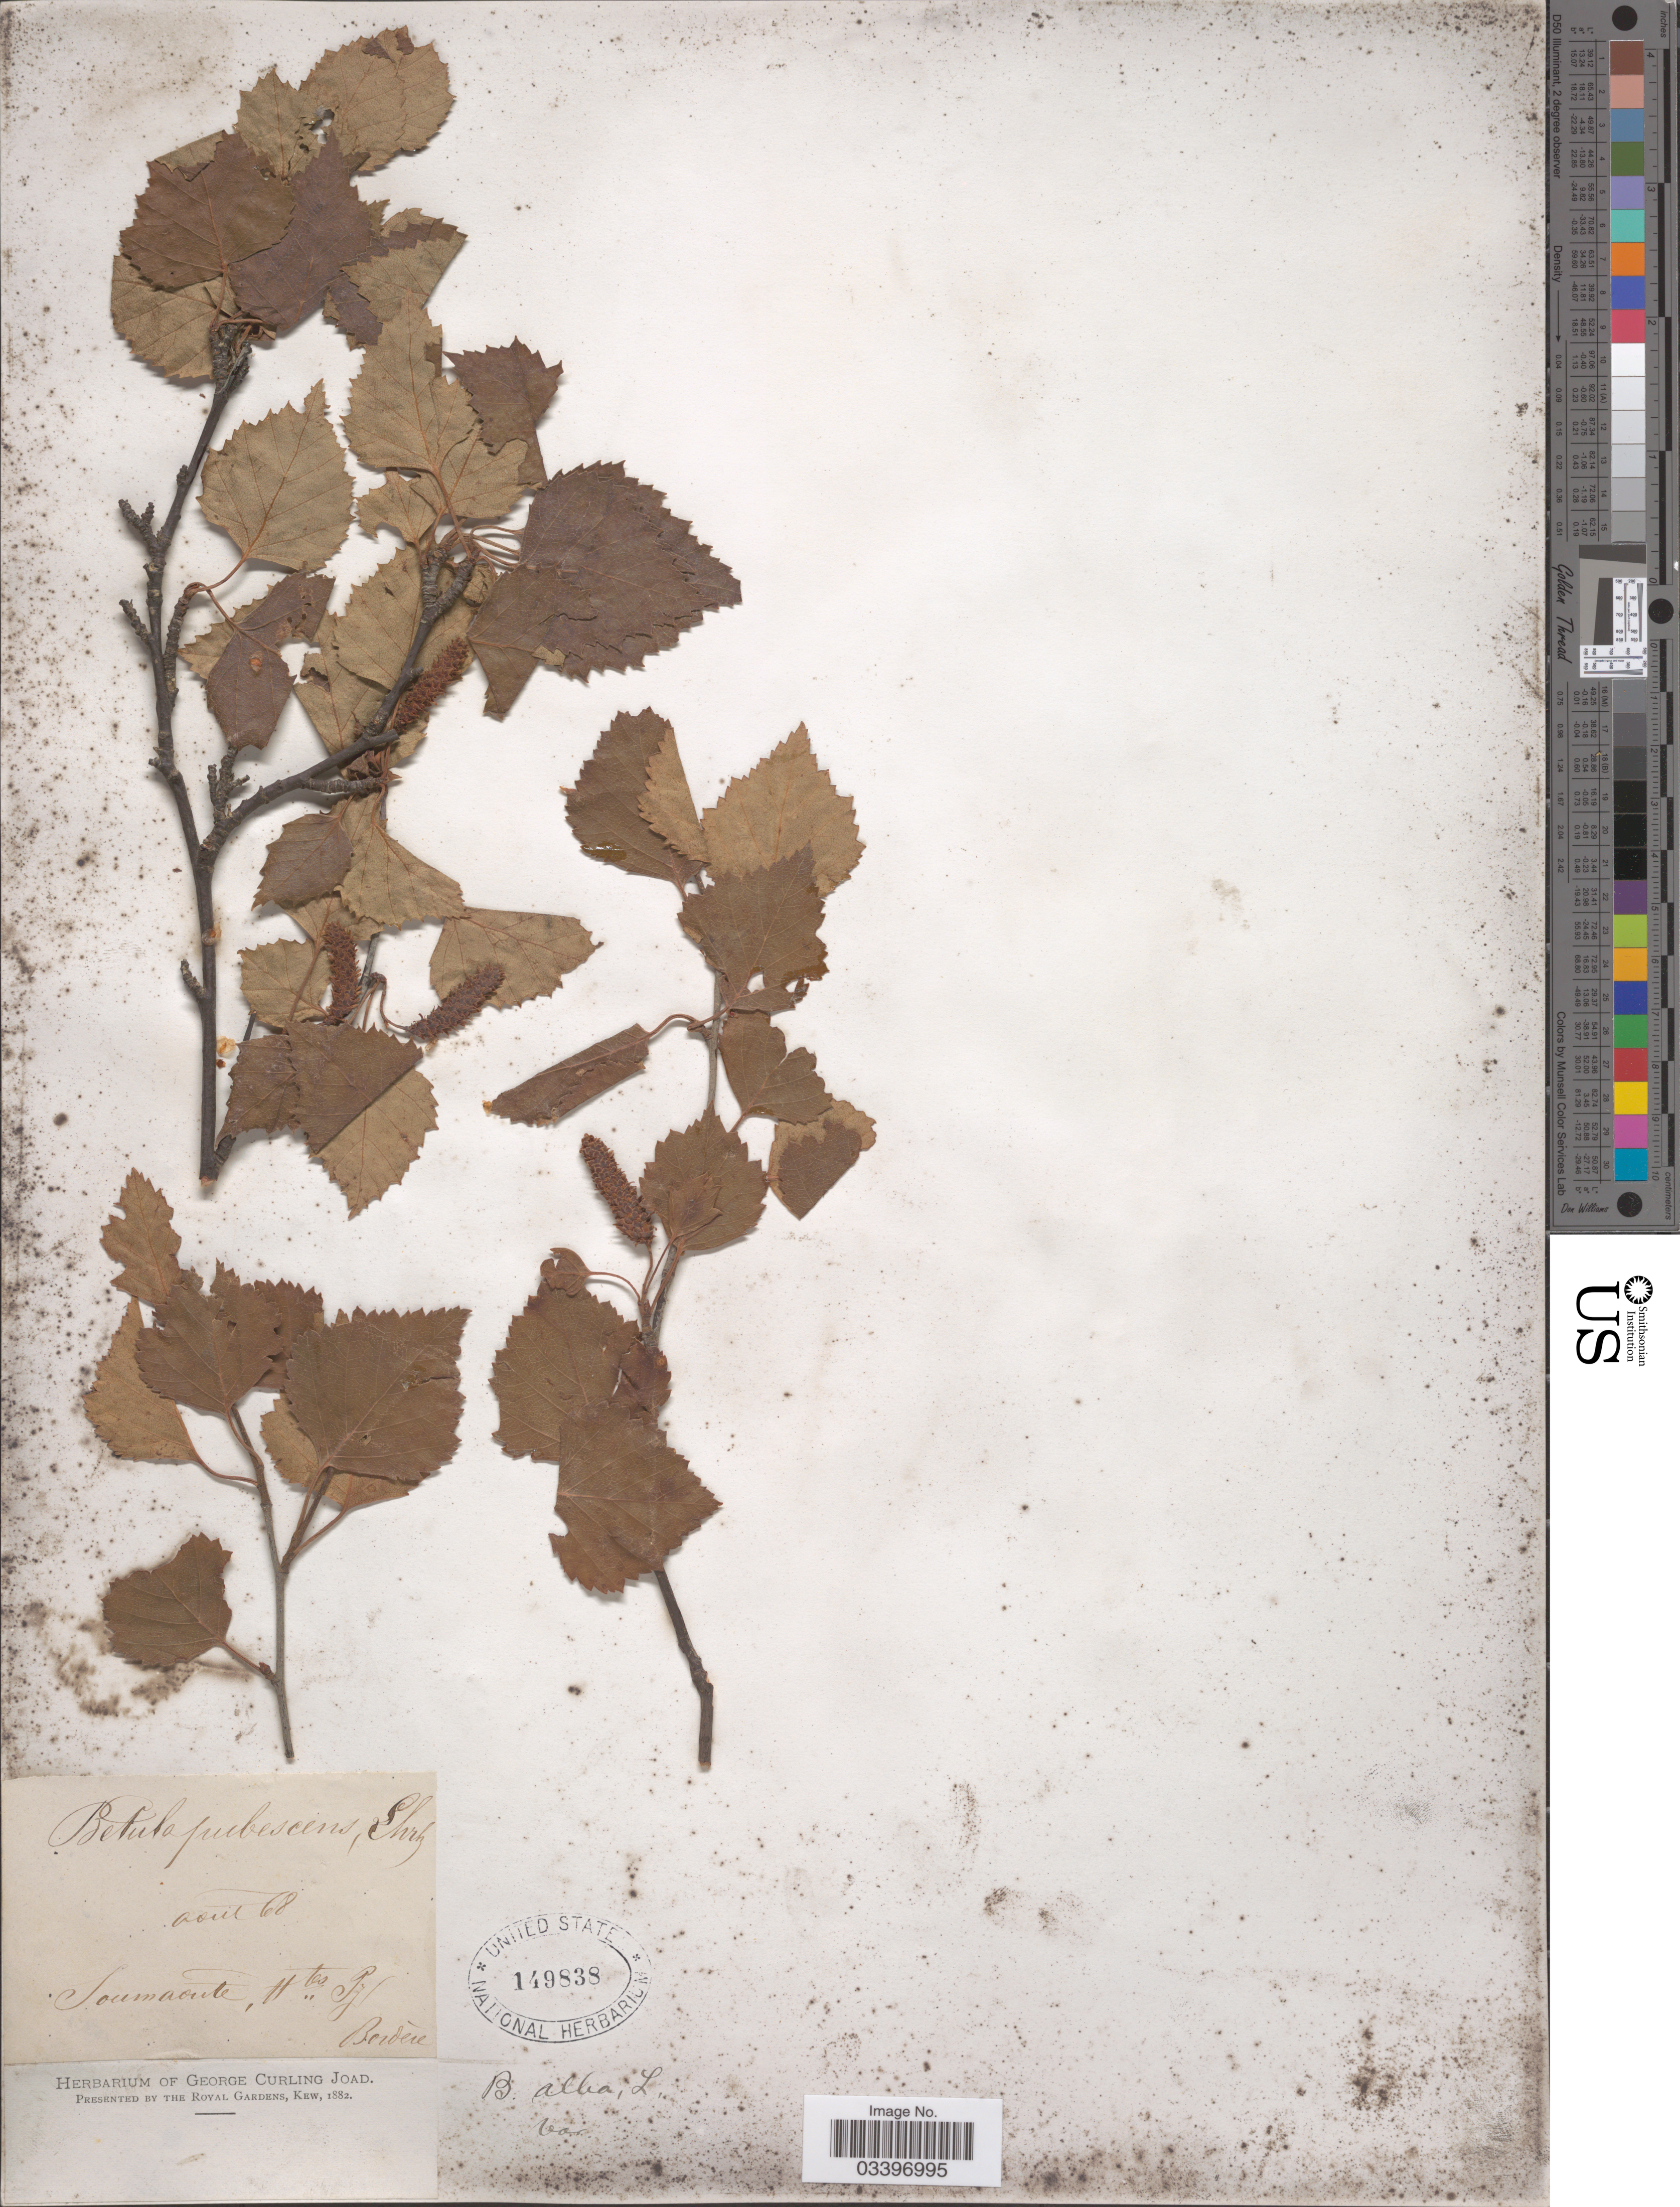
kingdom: Plantae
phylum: Tracheophyta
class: Magnoliopsida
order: Fagales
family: Betulaceae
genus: Betula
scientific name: Betula alba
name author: L.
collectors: -. Bordère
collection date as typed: Transcribed d/m/y: /8/68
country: France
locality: Soumaoute, Htes Pyr.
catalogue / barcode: US 149838